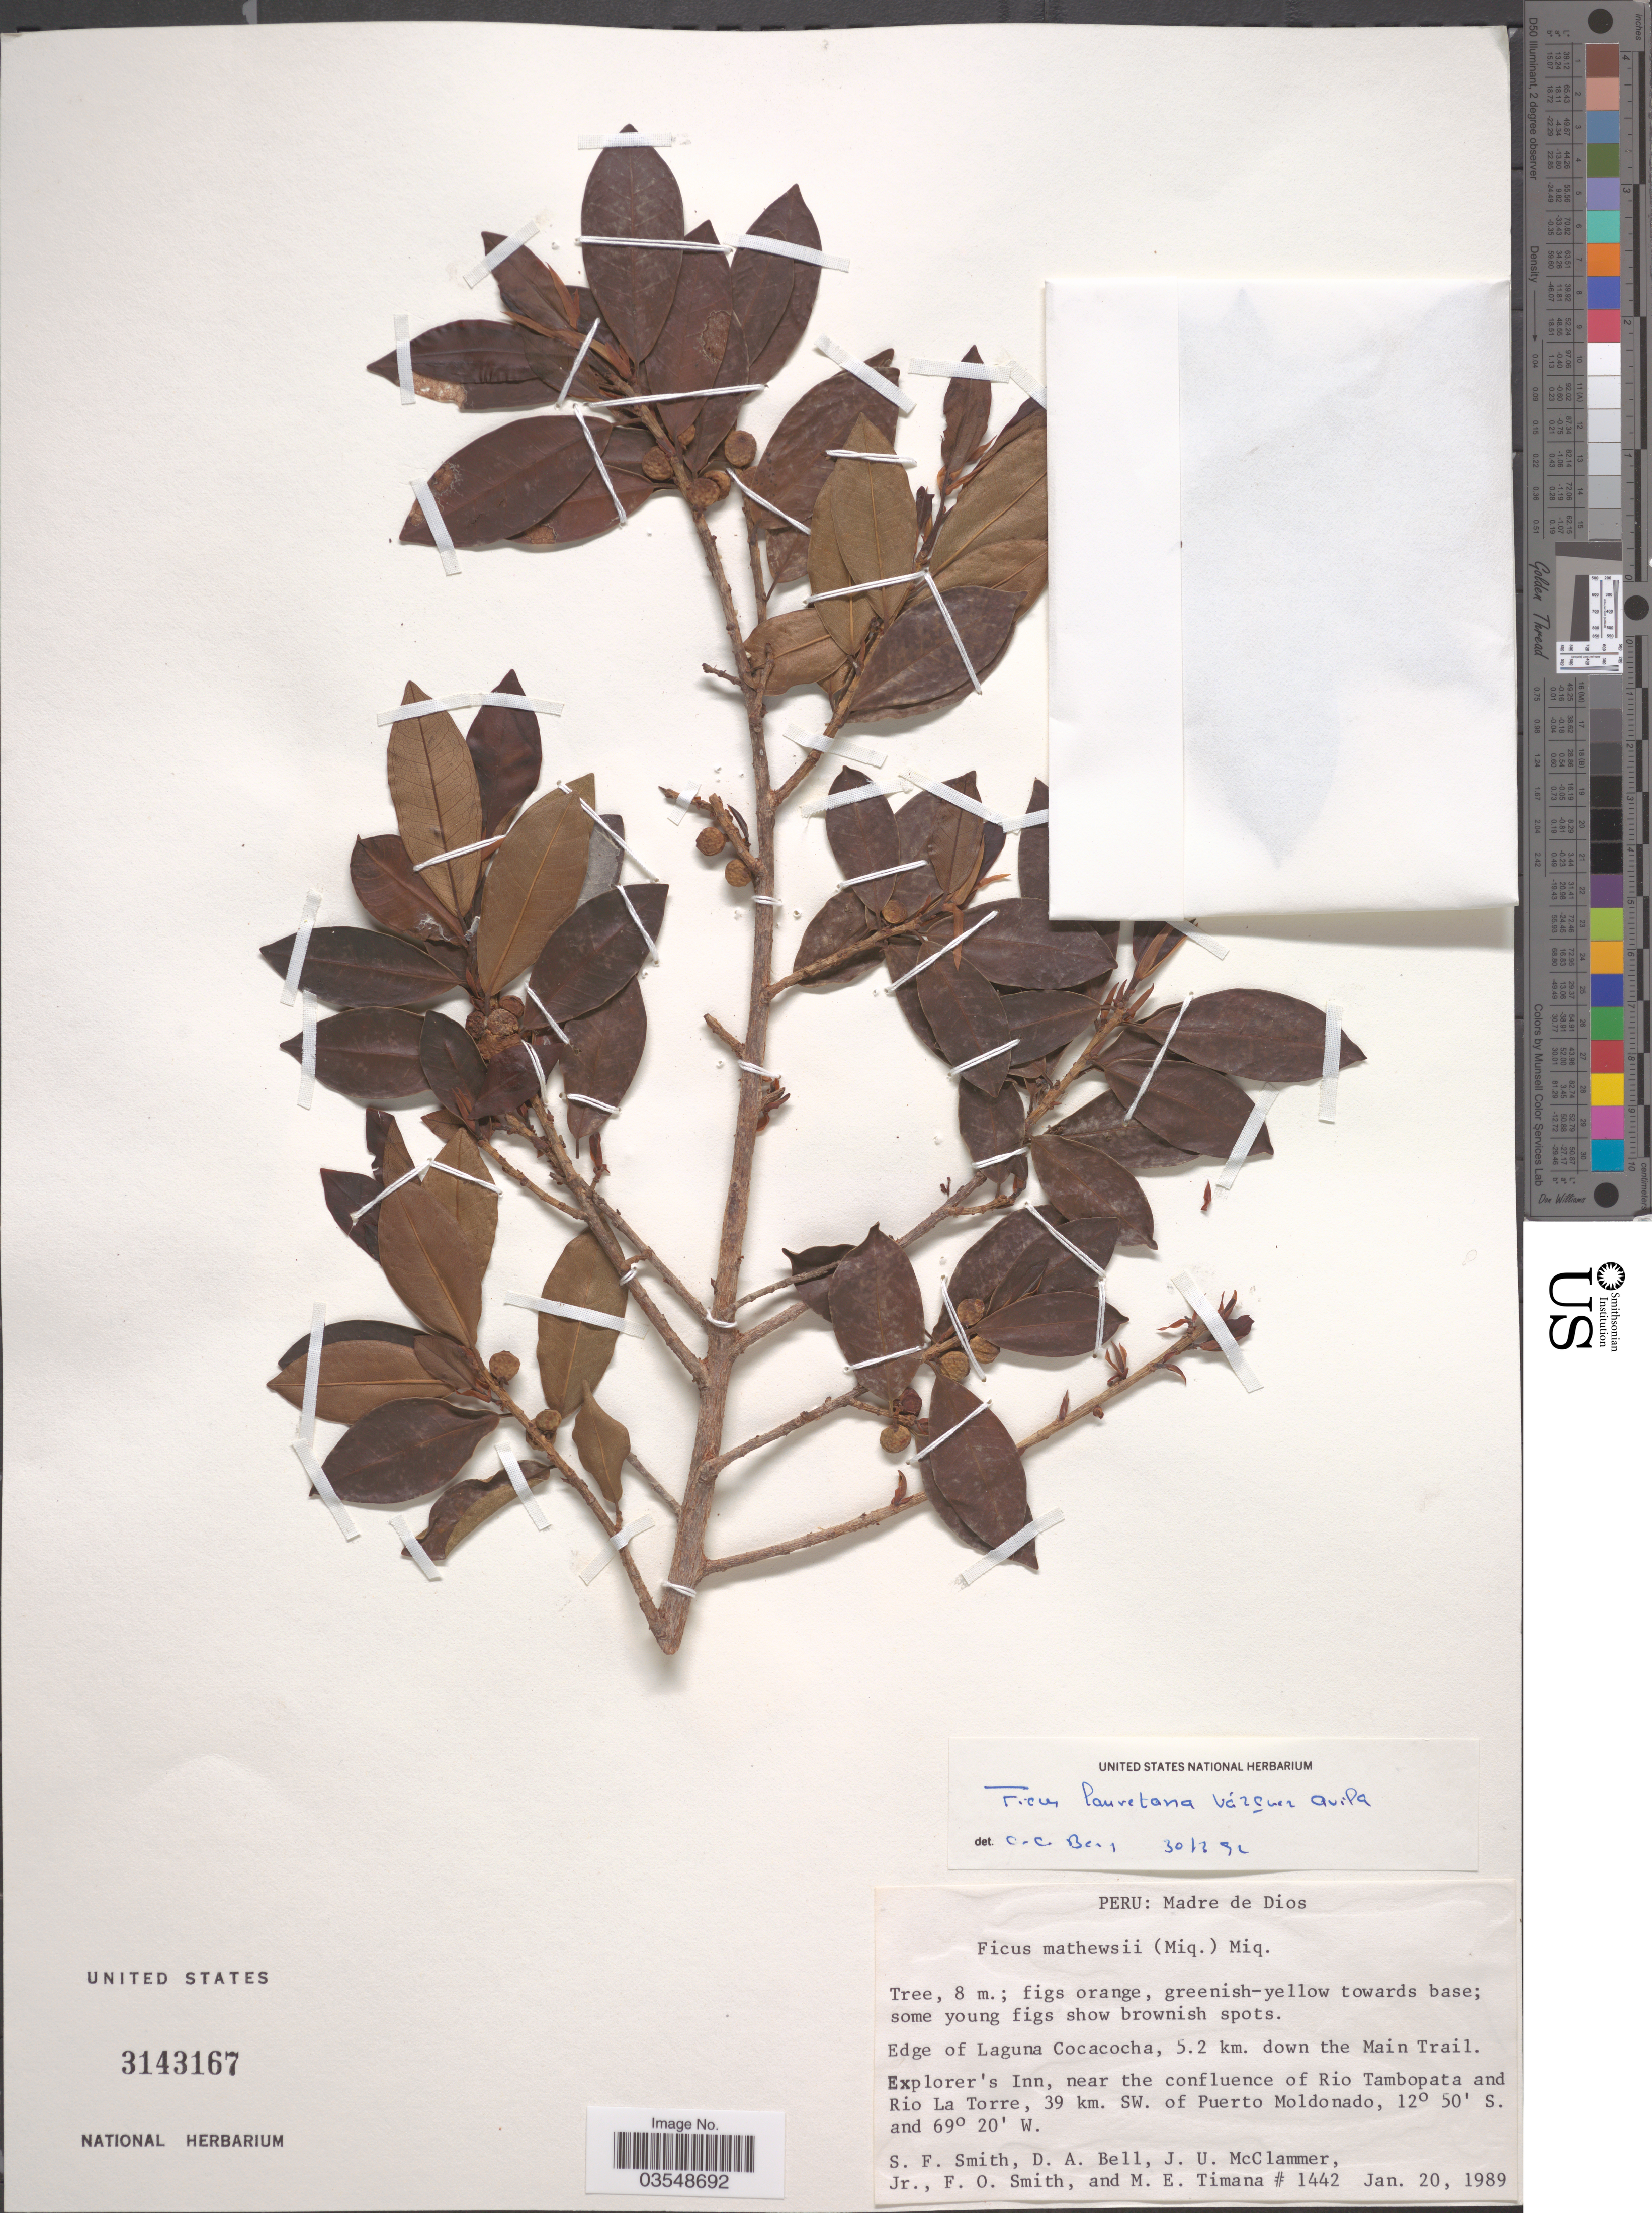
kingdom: Plantae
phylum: Tracheophyta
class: Magnoliopsida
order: Rosales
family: Moraceae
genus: Ficus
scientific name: Ficus lauretana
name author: Vázq. Avila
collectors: S.F. Smith, D. A. Bell, J. McClammer Jr. & F. Smith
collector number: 1442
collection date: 1989-01-20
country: Peru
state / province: Madre de Dios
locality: Edge of Laguna Cocacocha, 5.2 km. down the Main Trail. Explorer's Inn, near the confluence of Rio Tambopata and Río La Torre, 39 km. SW. of Puerto Moldonado.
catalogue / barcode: US 3143167